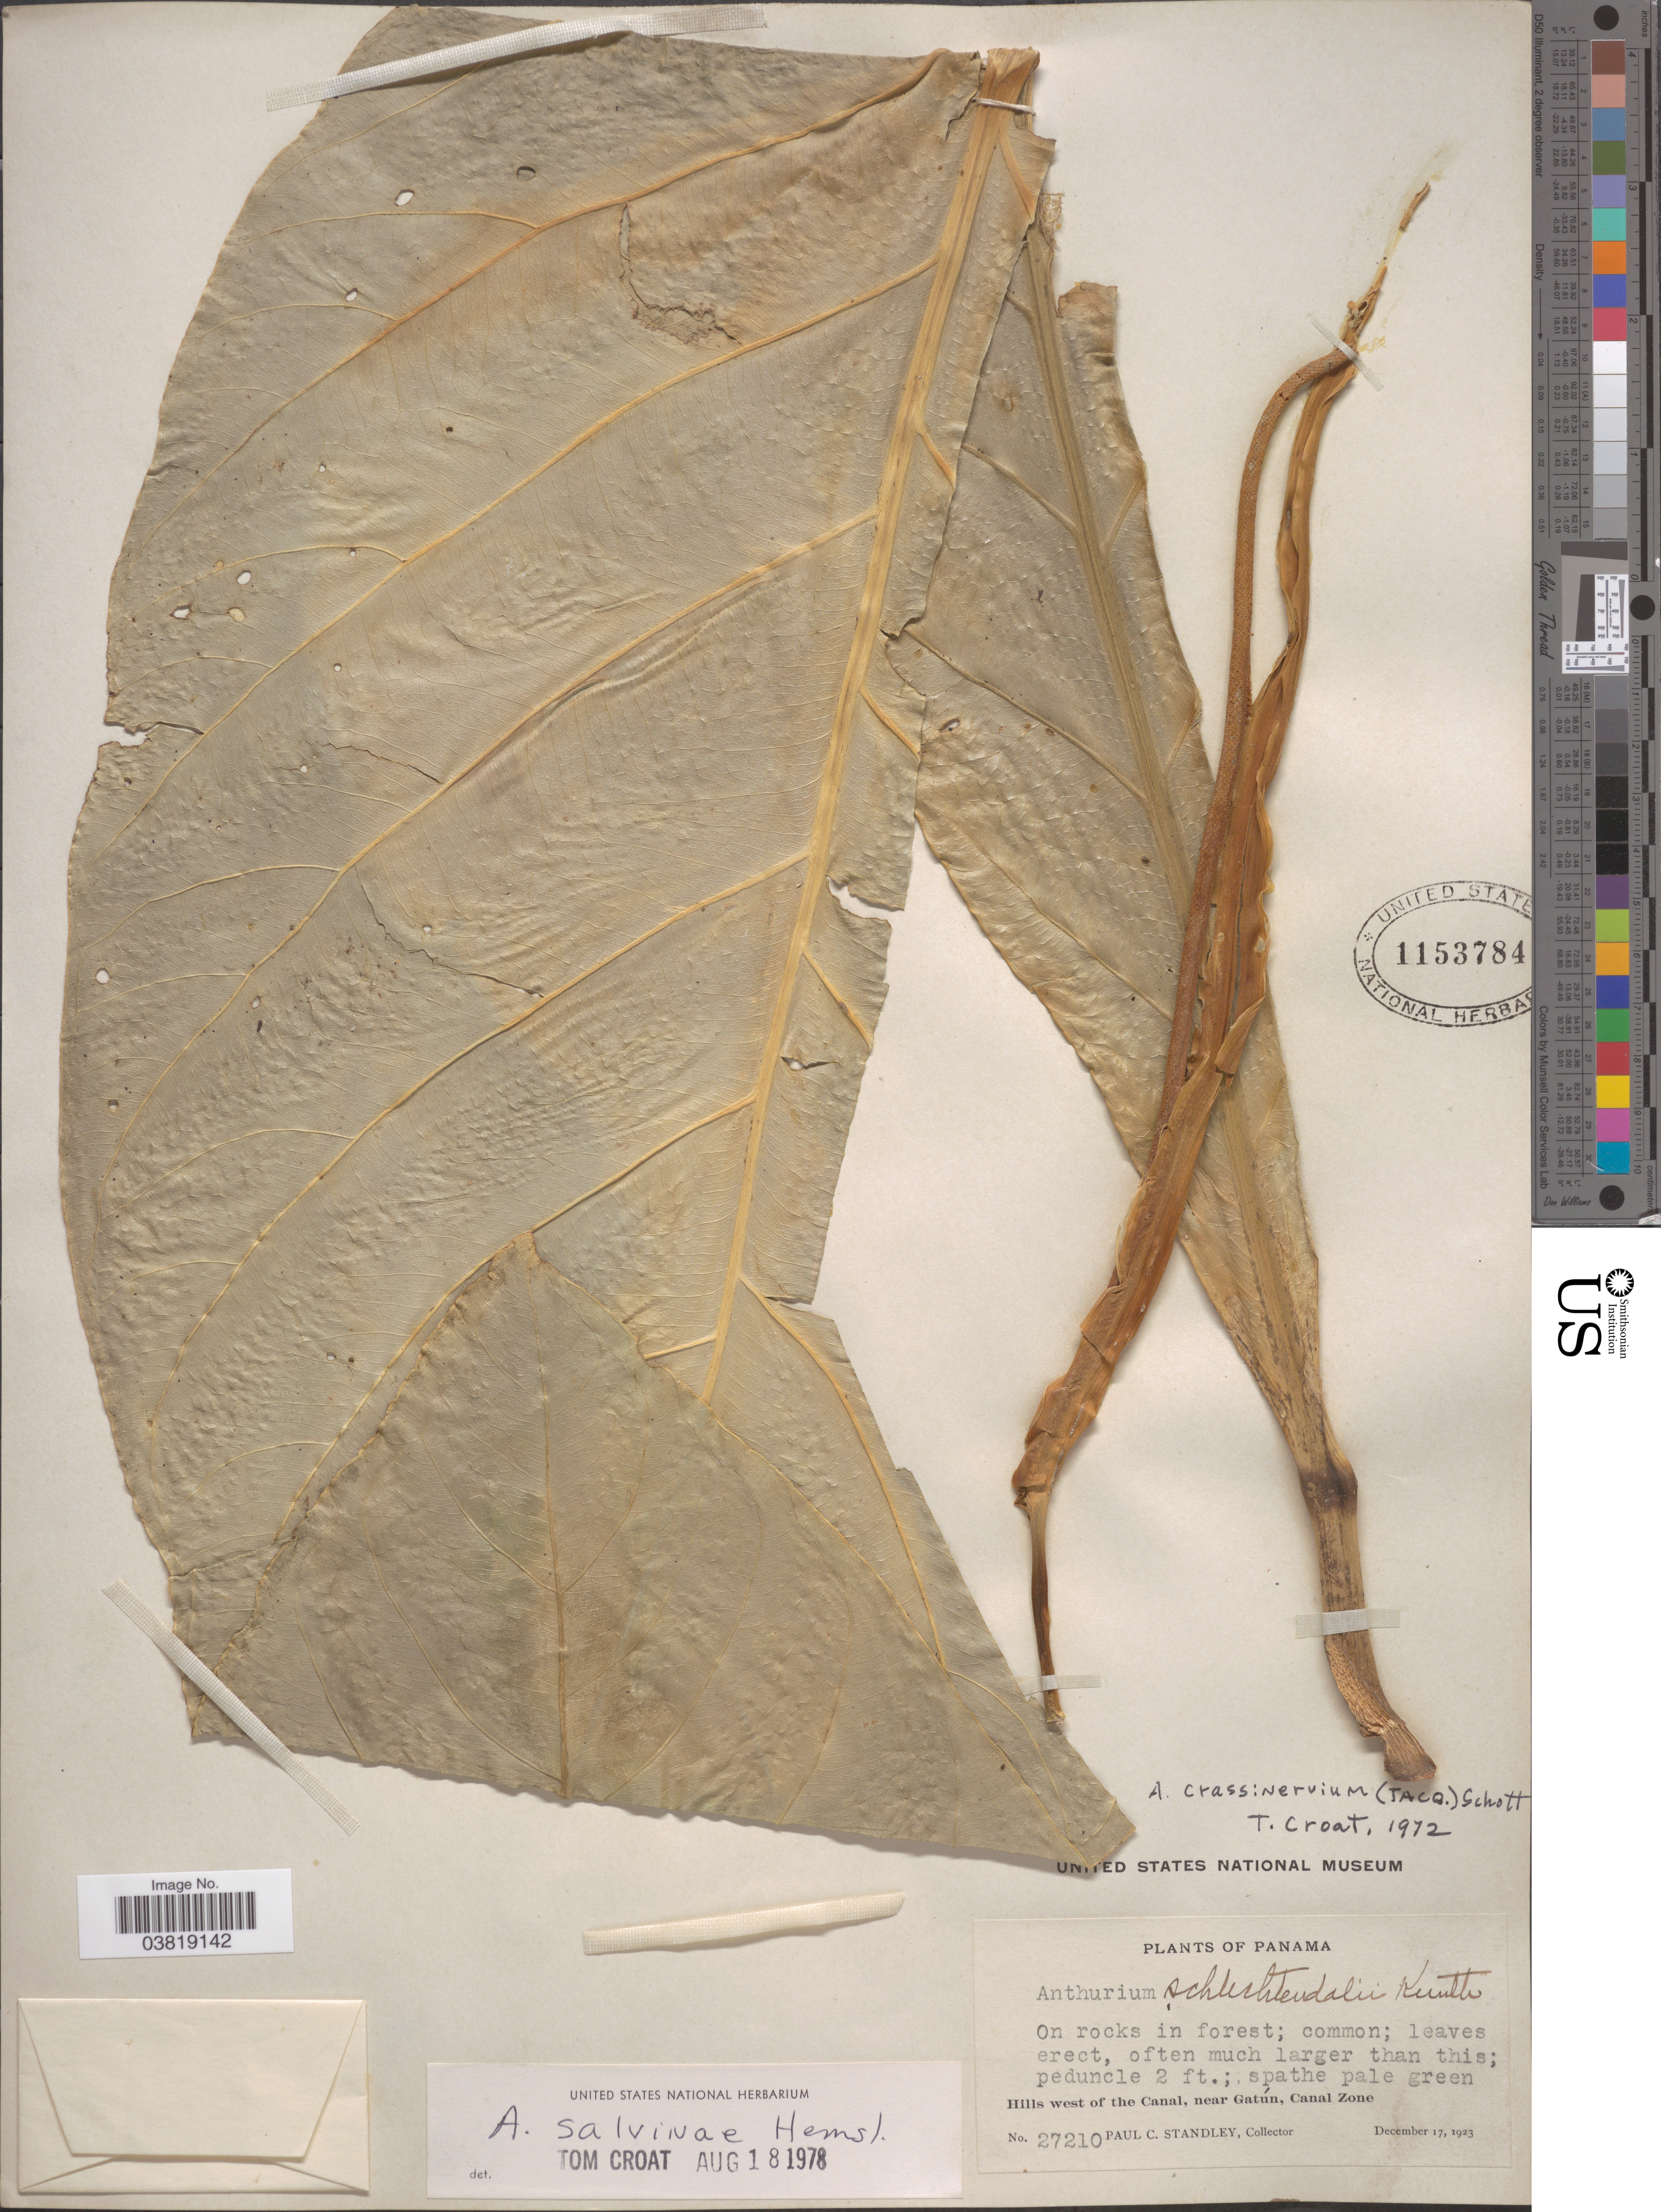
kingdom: Plantae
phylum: Tracheophyta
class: Liliopsida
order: Alismatales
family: Araceae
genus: Anthurium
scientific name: Anthurium salvinii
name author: Hemsl.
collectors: P. C. Standley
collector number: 27210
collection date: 1923-12-17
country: Panama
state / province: Colón / Panamá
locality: Hills west of the Canal, near Gatún, Canal Zone.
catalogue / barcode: US 1153784